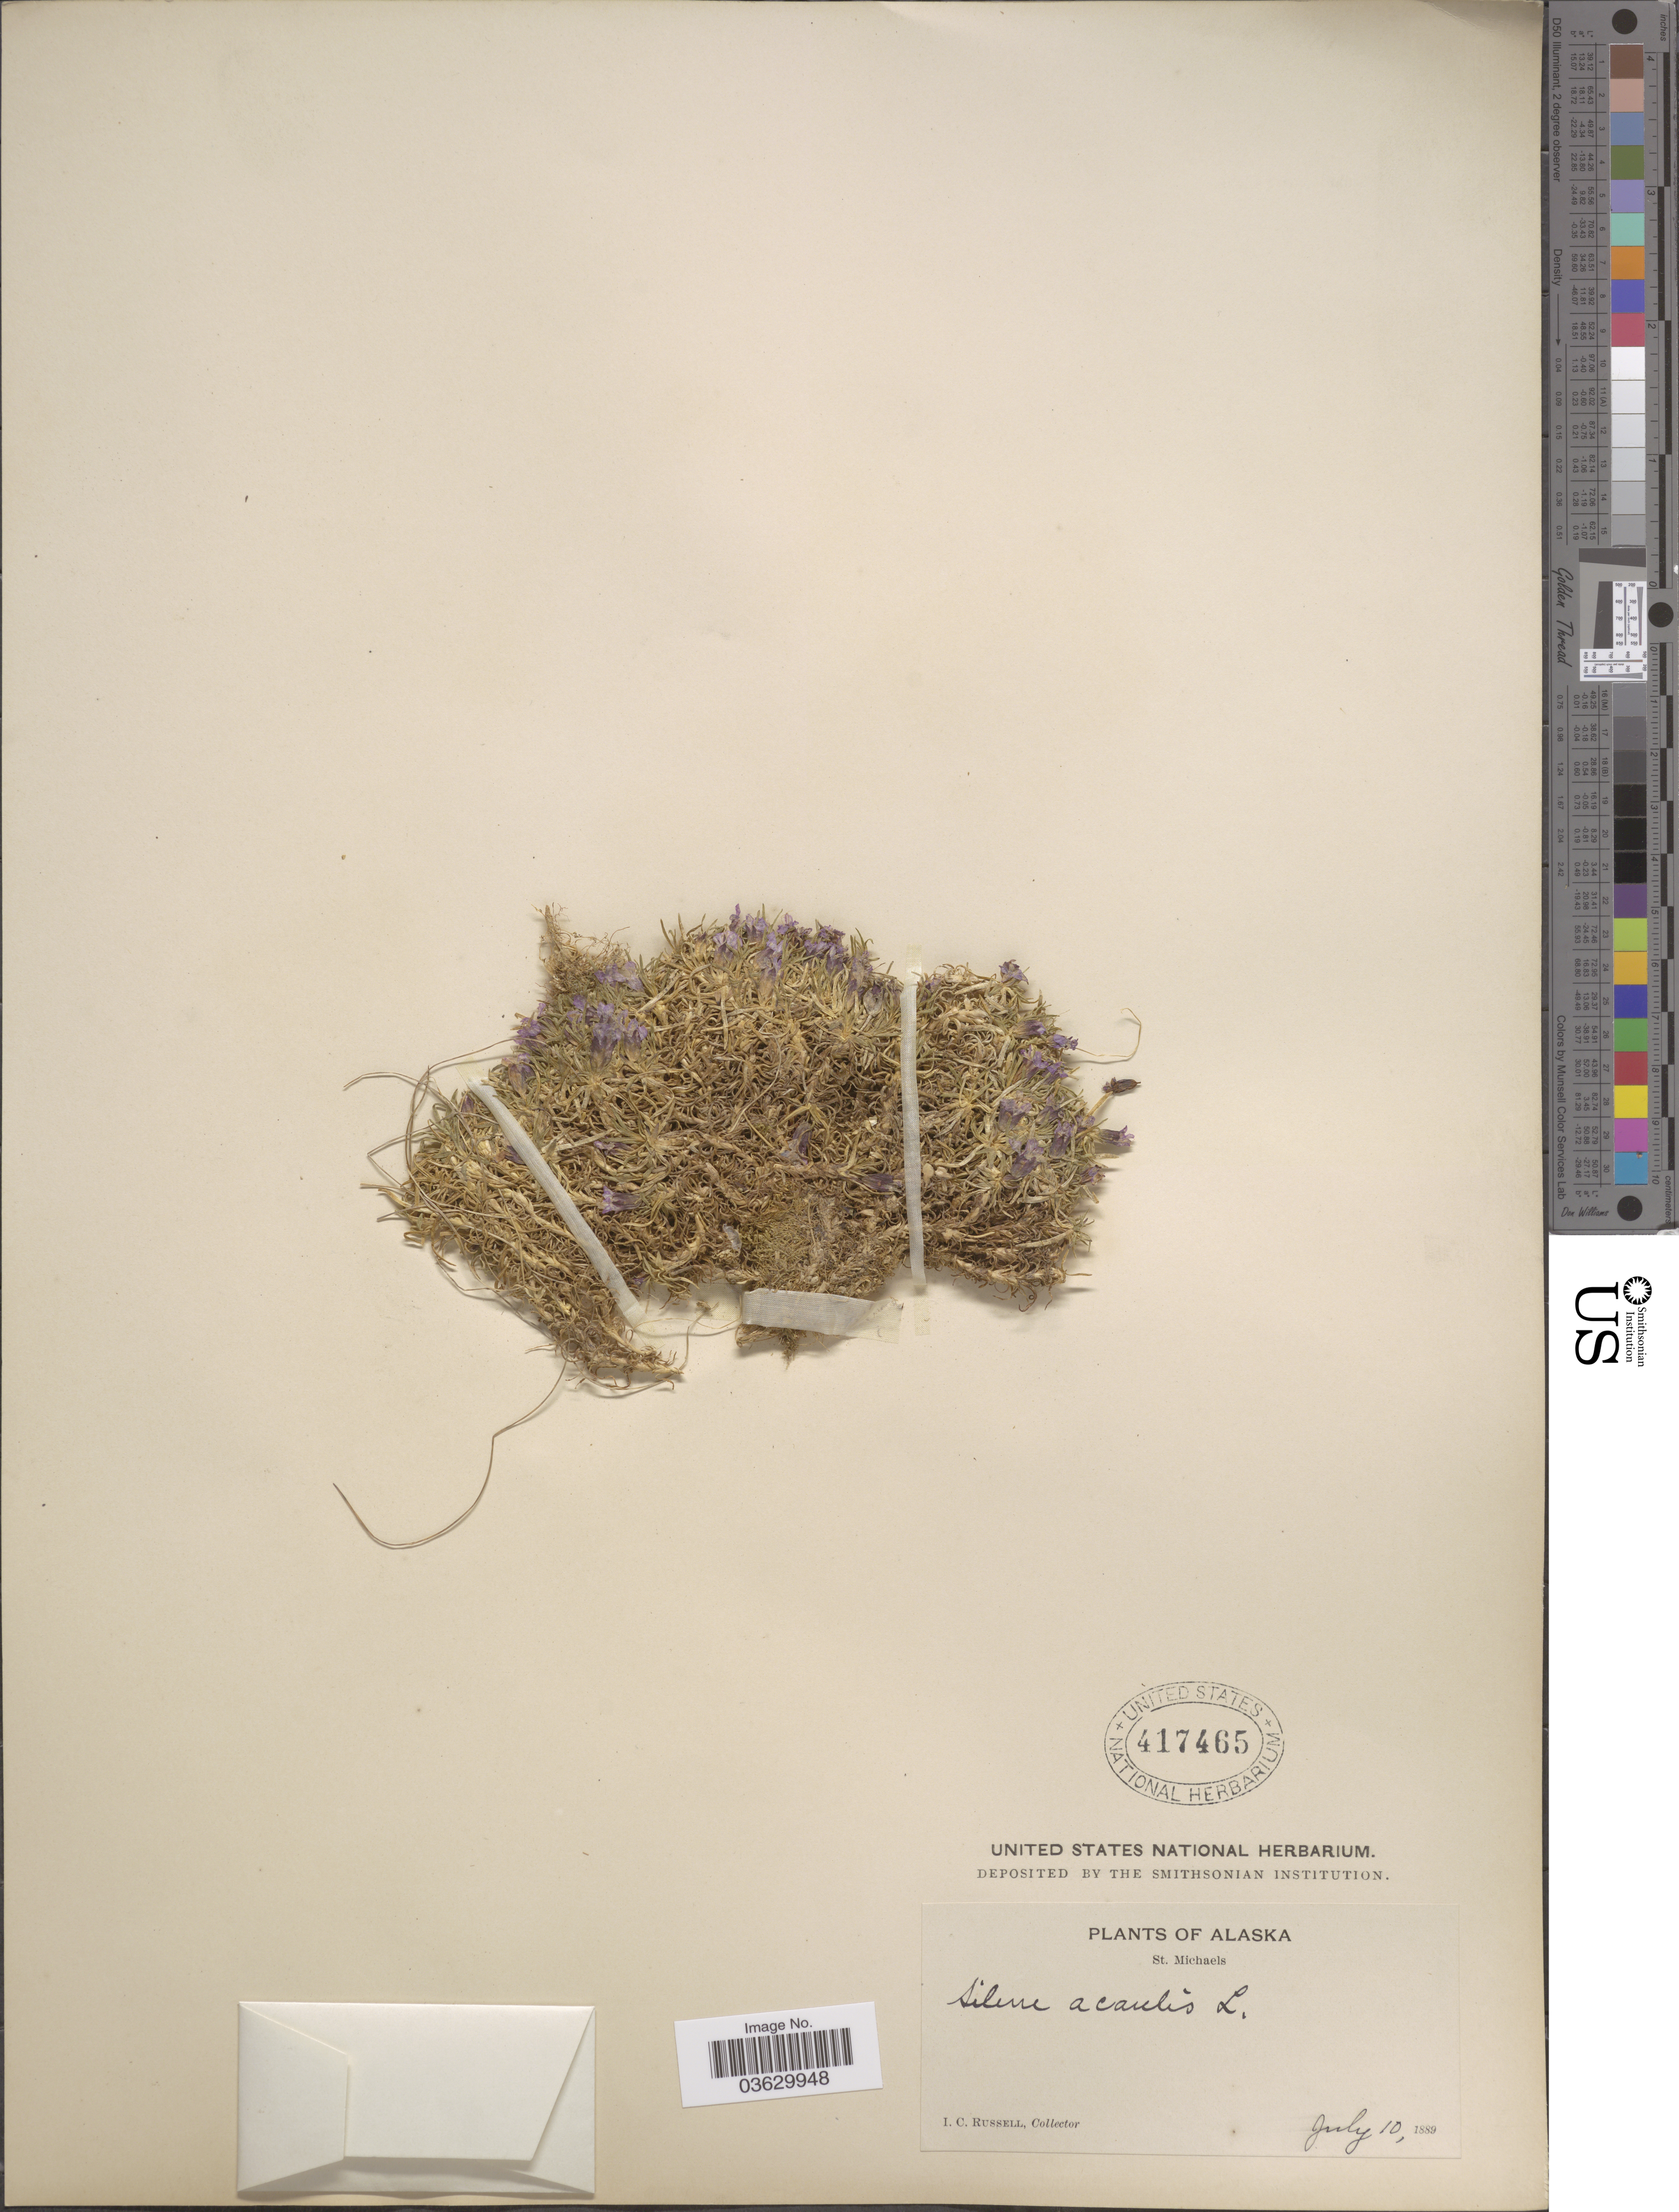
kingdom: Plantae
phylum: Tracheophyta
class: Magnoliopsida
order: Caryophyllales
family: Caryophyllaceae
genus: Silene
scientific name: Silene acaulis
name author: (L.) Jacq.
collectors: I. C. Russell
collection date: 1889-07-10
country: United States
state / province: Alaska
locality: St. Michaels.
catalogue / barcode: US 417465